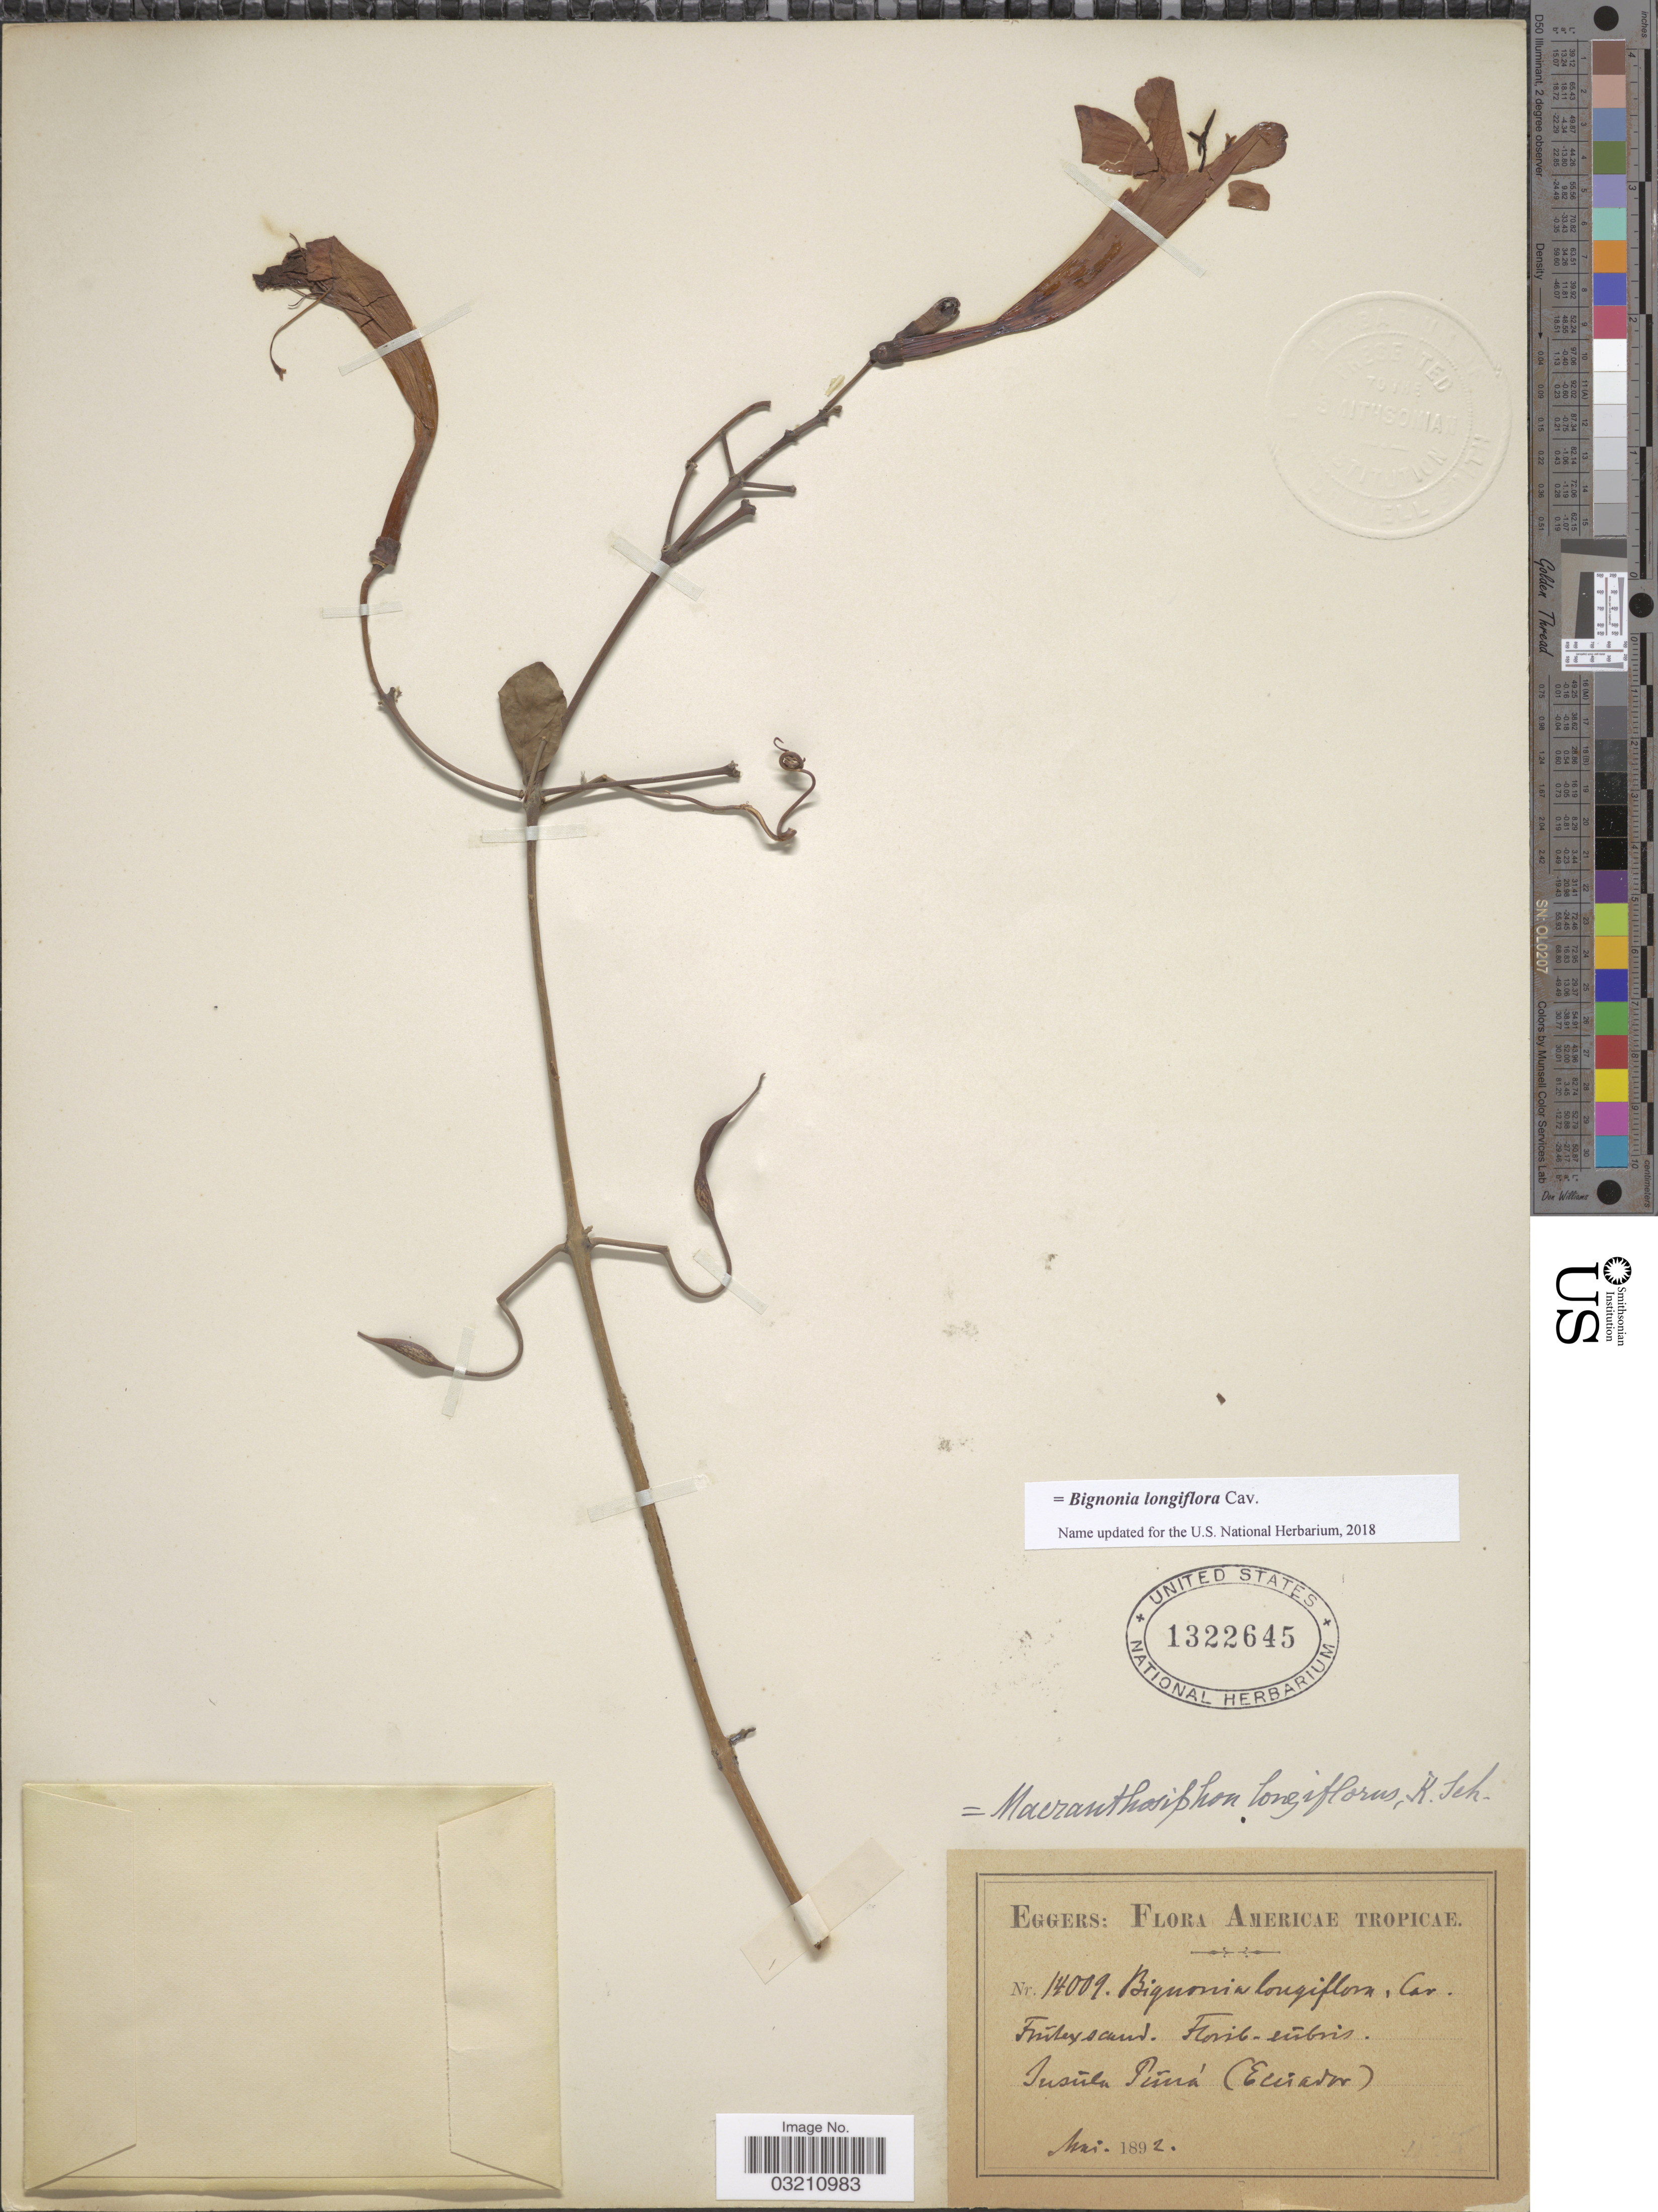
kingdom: Plantae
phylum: Tracheophyta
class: Magnoliopsida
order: Lamiales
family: Bignoniaceae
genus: Bignonia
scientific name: Bignonia longiflora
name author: Cav.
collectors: -. Eggers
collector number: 14009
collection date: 1892-05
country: Ecuador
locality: Americae Tropicae. Insula Puna.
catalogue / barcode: US 1322645